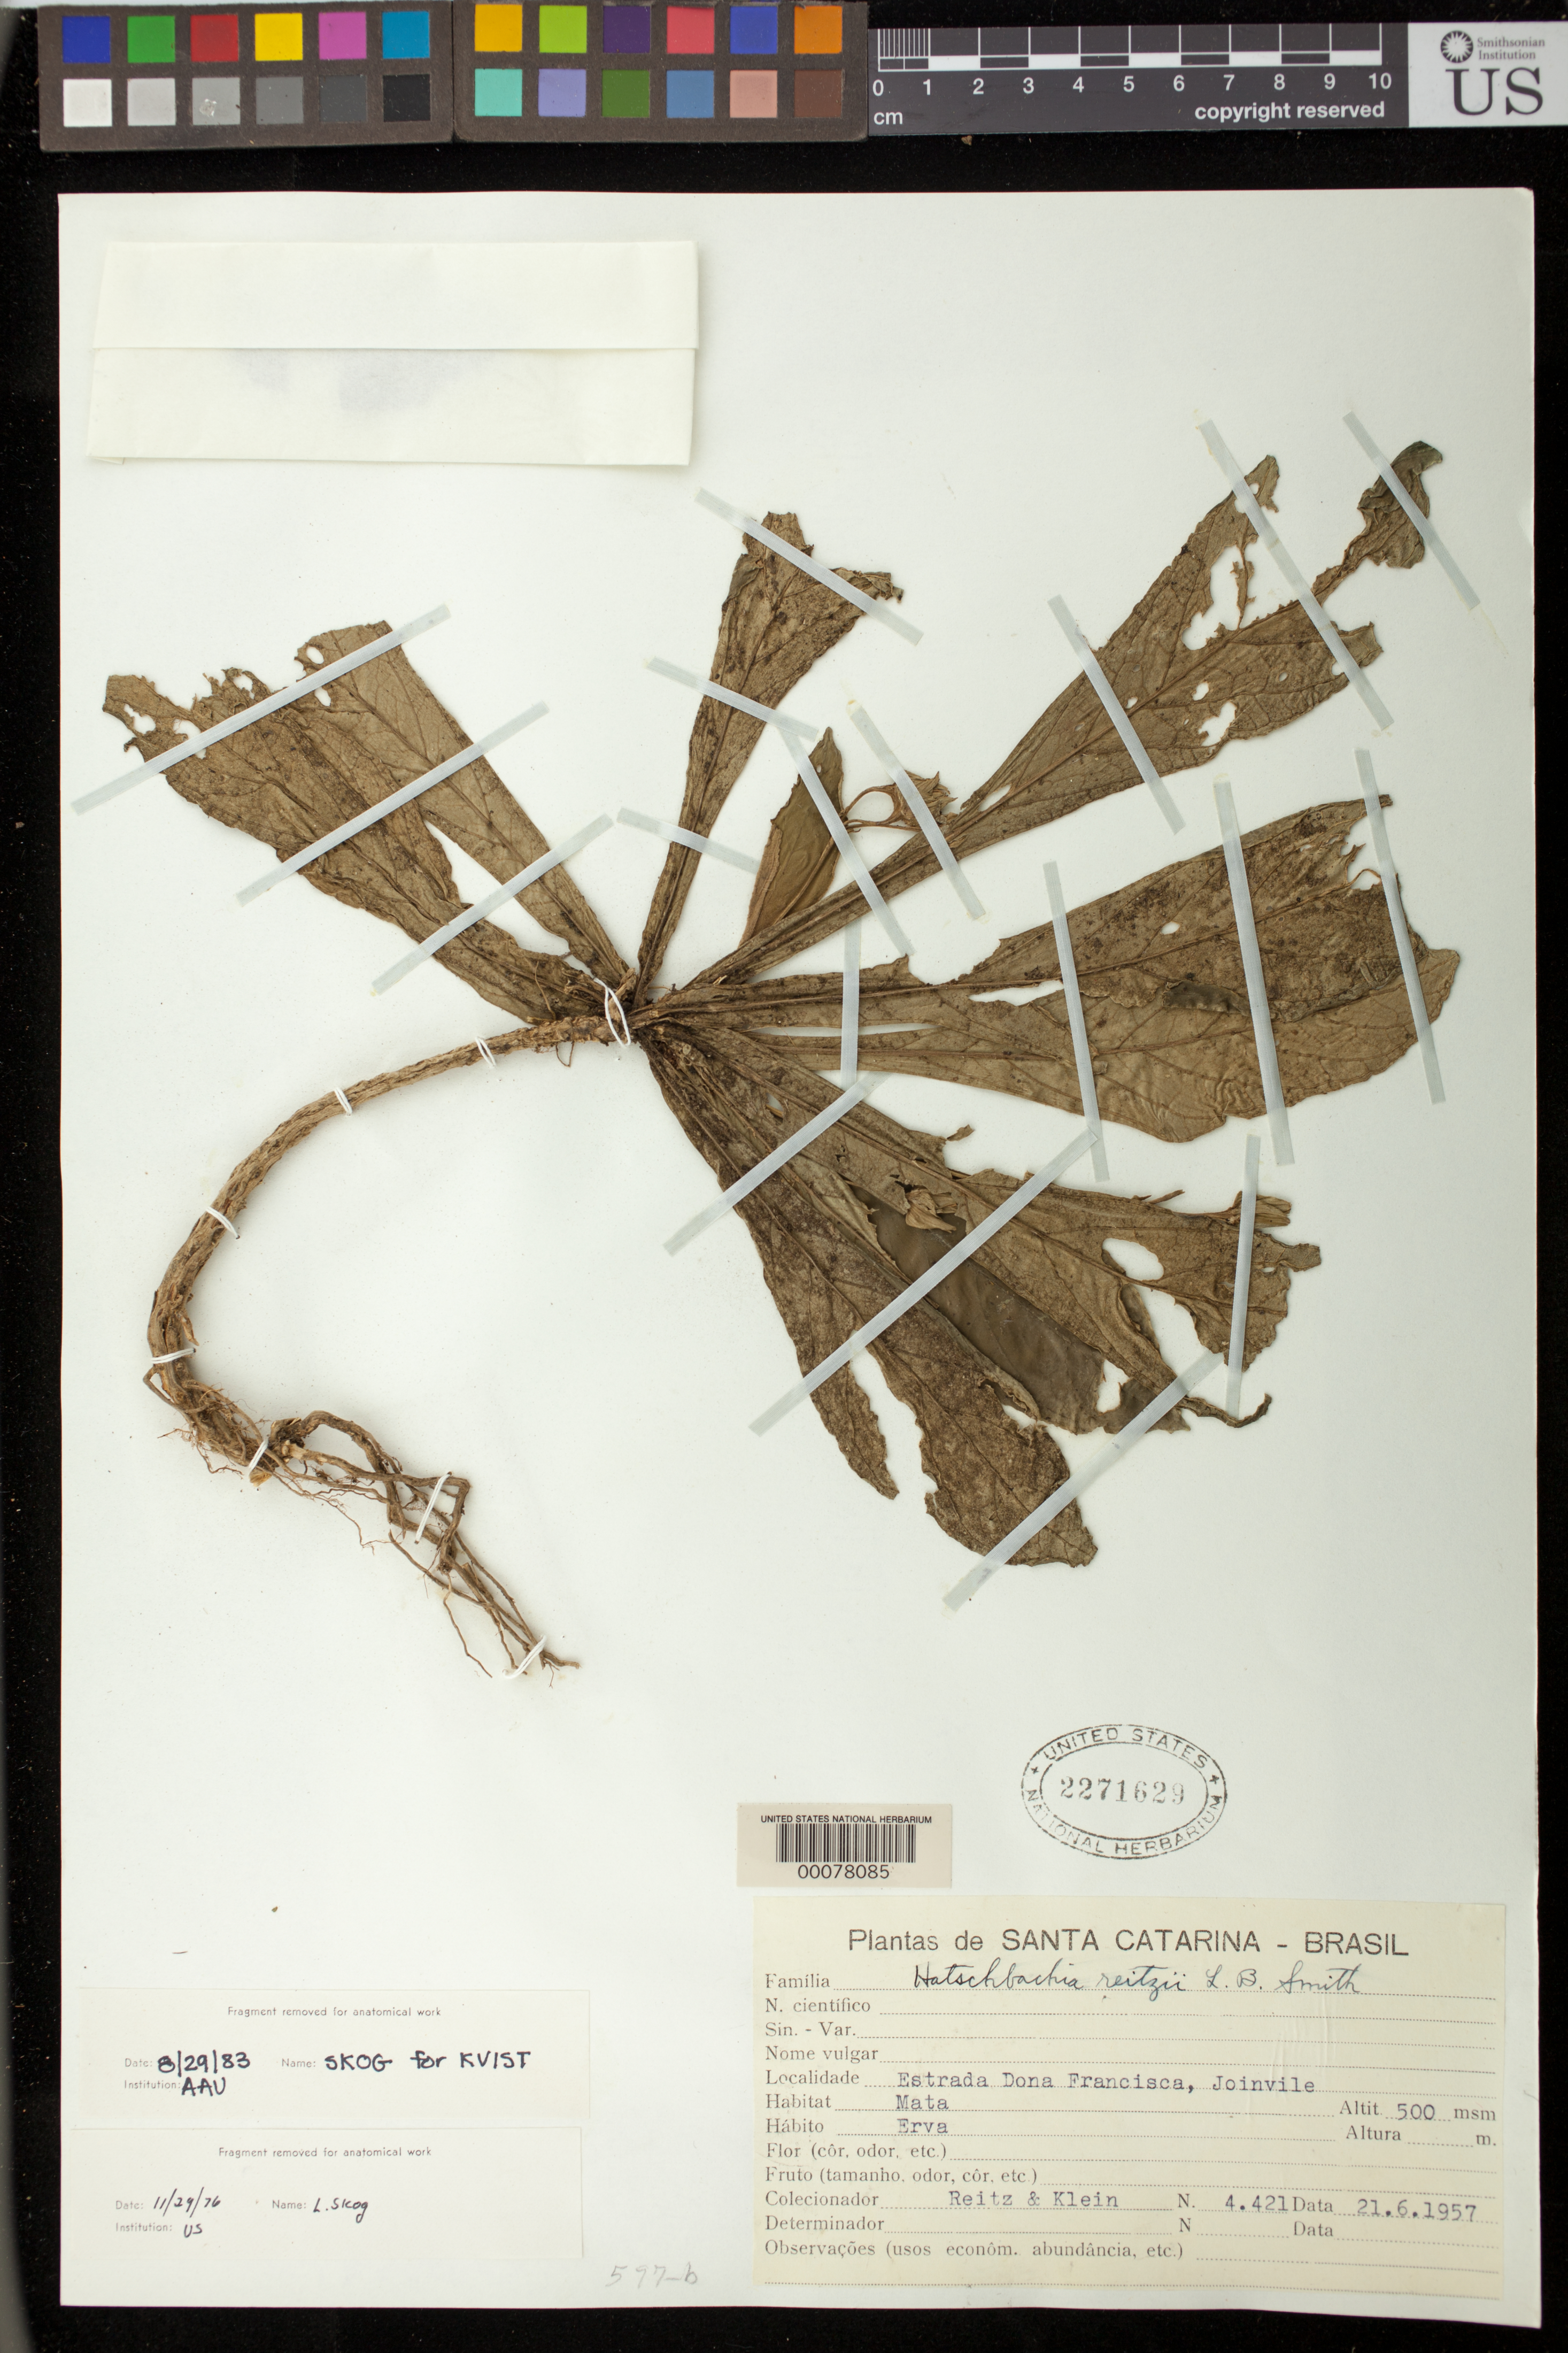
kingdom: Plantae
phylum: Tracheophyta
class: Magnoliopsida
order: Lamiales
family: Gesneriaceae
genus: Napeanthus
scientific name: Napeanthus reitzii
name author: (L.B. Sm.) B.L. Burtt ex Leeuwenb.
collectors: R. Reitz & R. M. Klein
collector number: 4421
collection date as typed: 21 Jun 1957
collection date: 1957-06-21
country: Brazil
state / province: Santa Catarina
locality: Estrada Dona Francisca, Joinvile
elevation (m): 500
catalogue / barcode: US 2271629